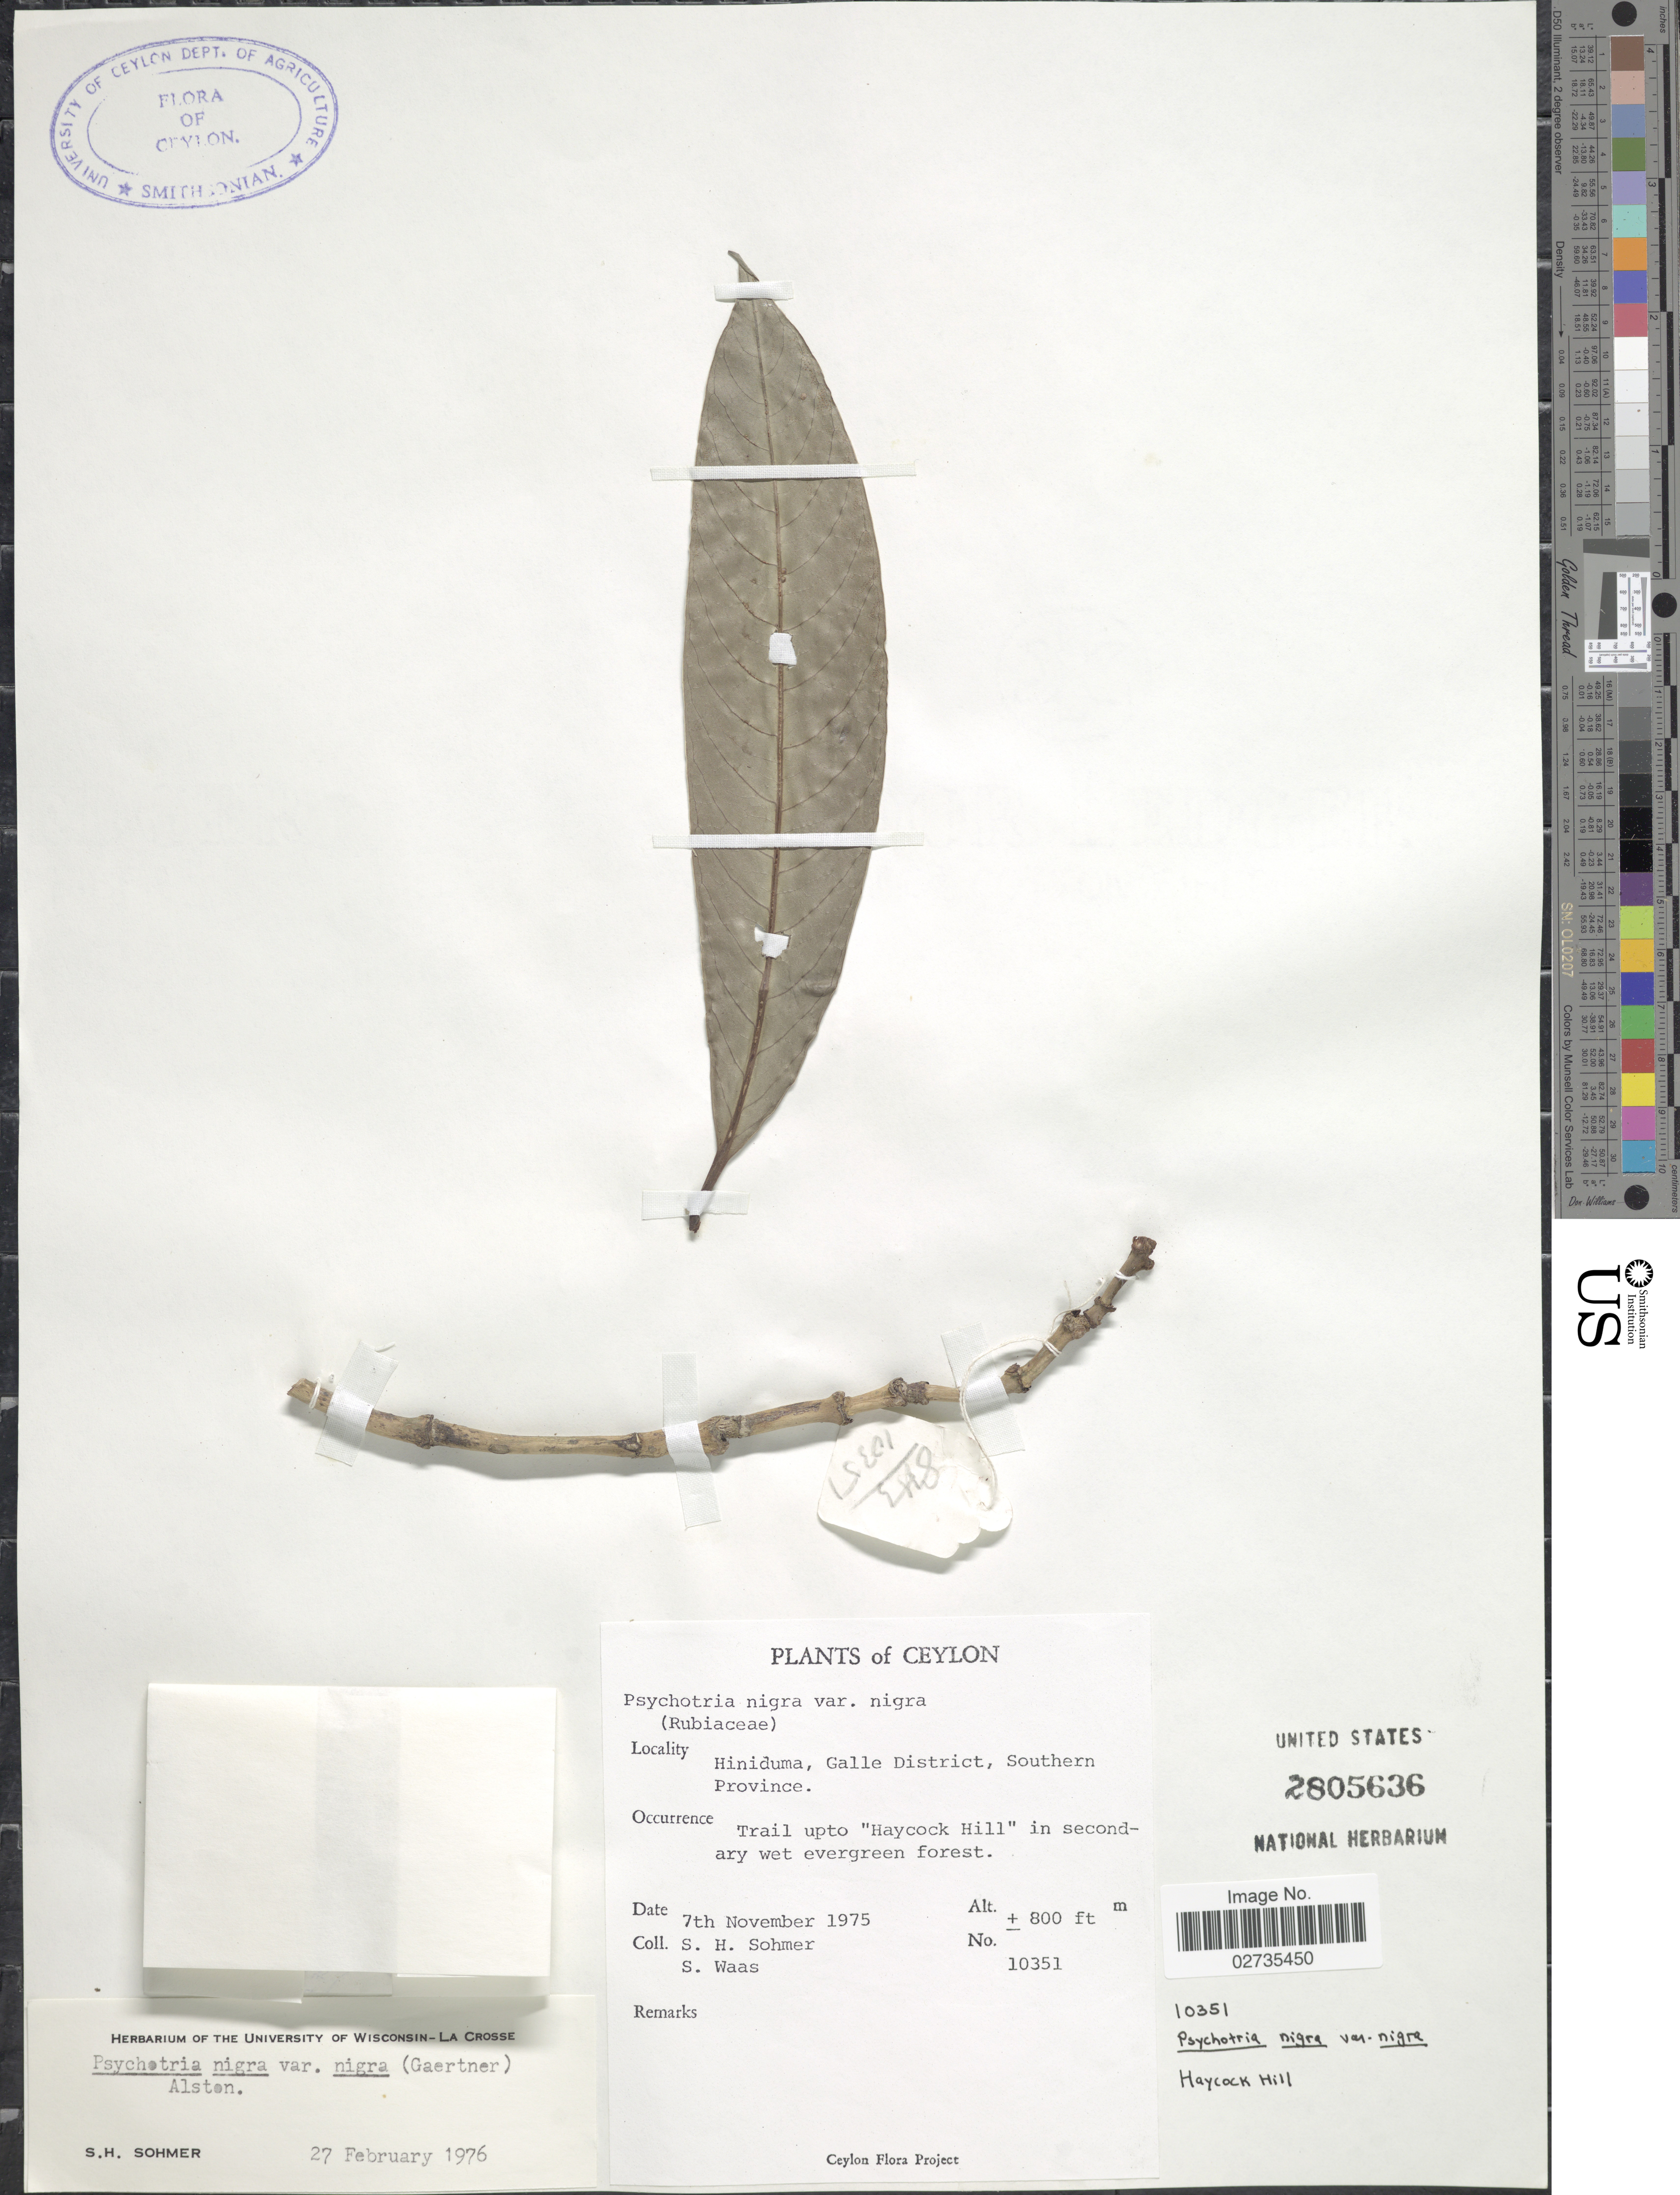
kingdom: Plantae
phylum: Tracheophyta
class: Magnoliopsida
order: Gentianales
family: Rubiaceae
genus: Psychotria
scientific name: Psychotria nigra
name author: (Gaertn.) Alston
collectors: S. H. Sohmer & S. Waas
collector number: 10351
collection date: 1975-11-07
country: Sri Lanka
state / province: Southern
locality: Ceylon. Hiniduma, Galle District. Trail upto "Haycock Hill"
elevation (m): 244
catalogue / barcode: US 2805636